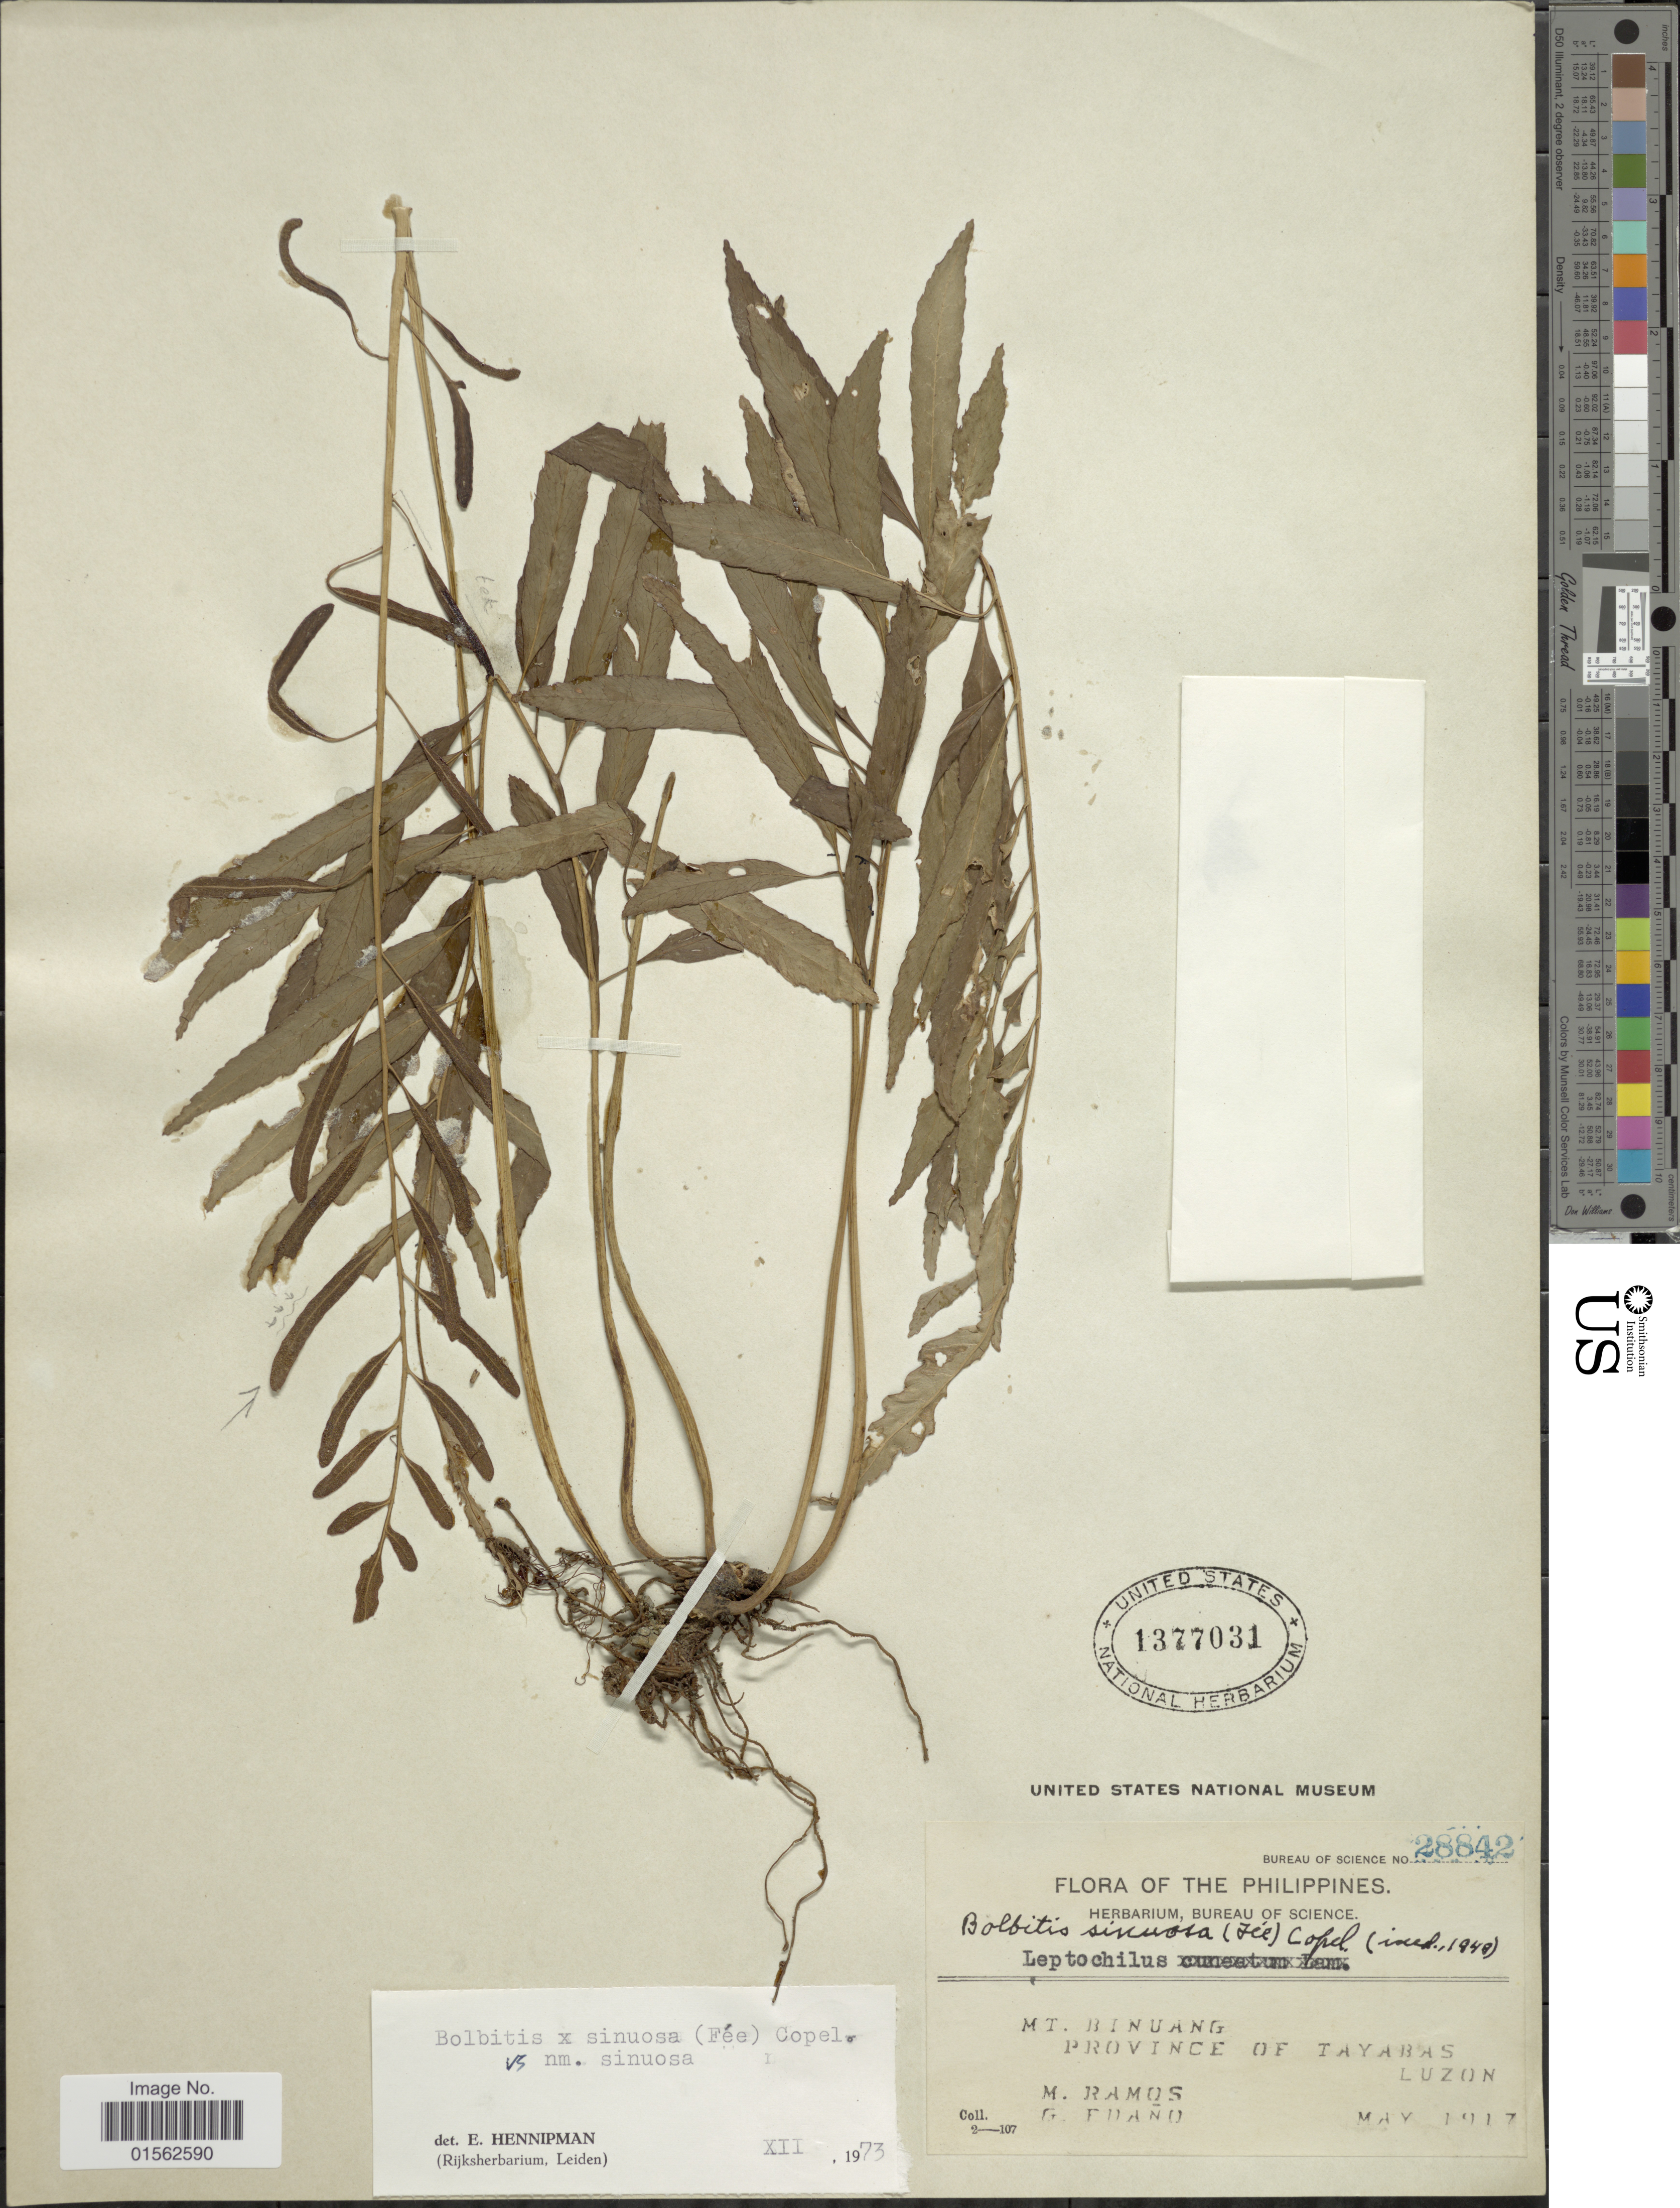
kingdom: Plantae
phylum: Tracheophyta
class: Polypodiopsida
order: Polypodiales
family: Dryopteridaceae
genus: Bolbitis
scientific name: Bolbitis x sinuosa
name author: (Fée) Copel.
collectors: M. Ramos & G. Edaño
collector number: Bureau of Science 28842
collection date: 1917-05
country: Philippines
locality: Philippines, Mt. Binuang, Province of Tayabas, Luzon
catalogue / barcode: US 1377031